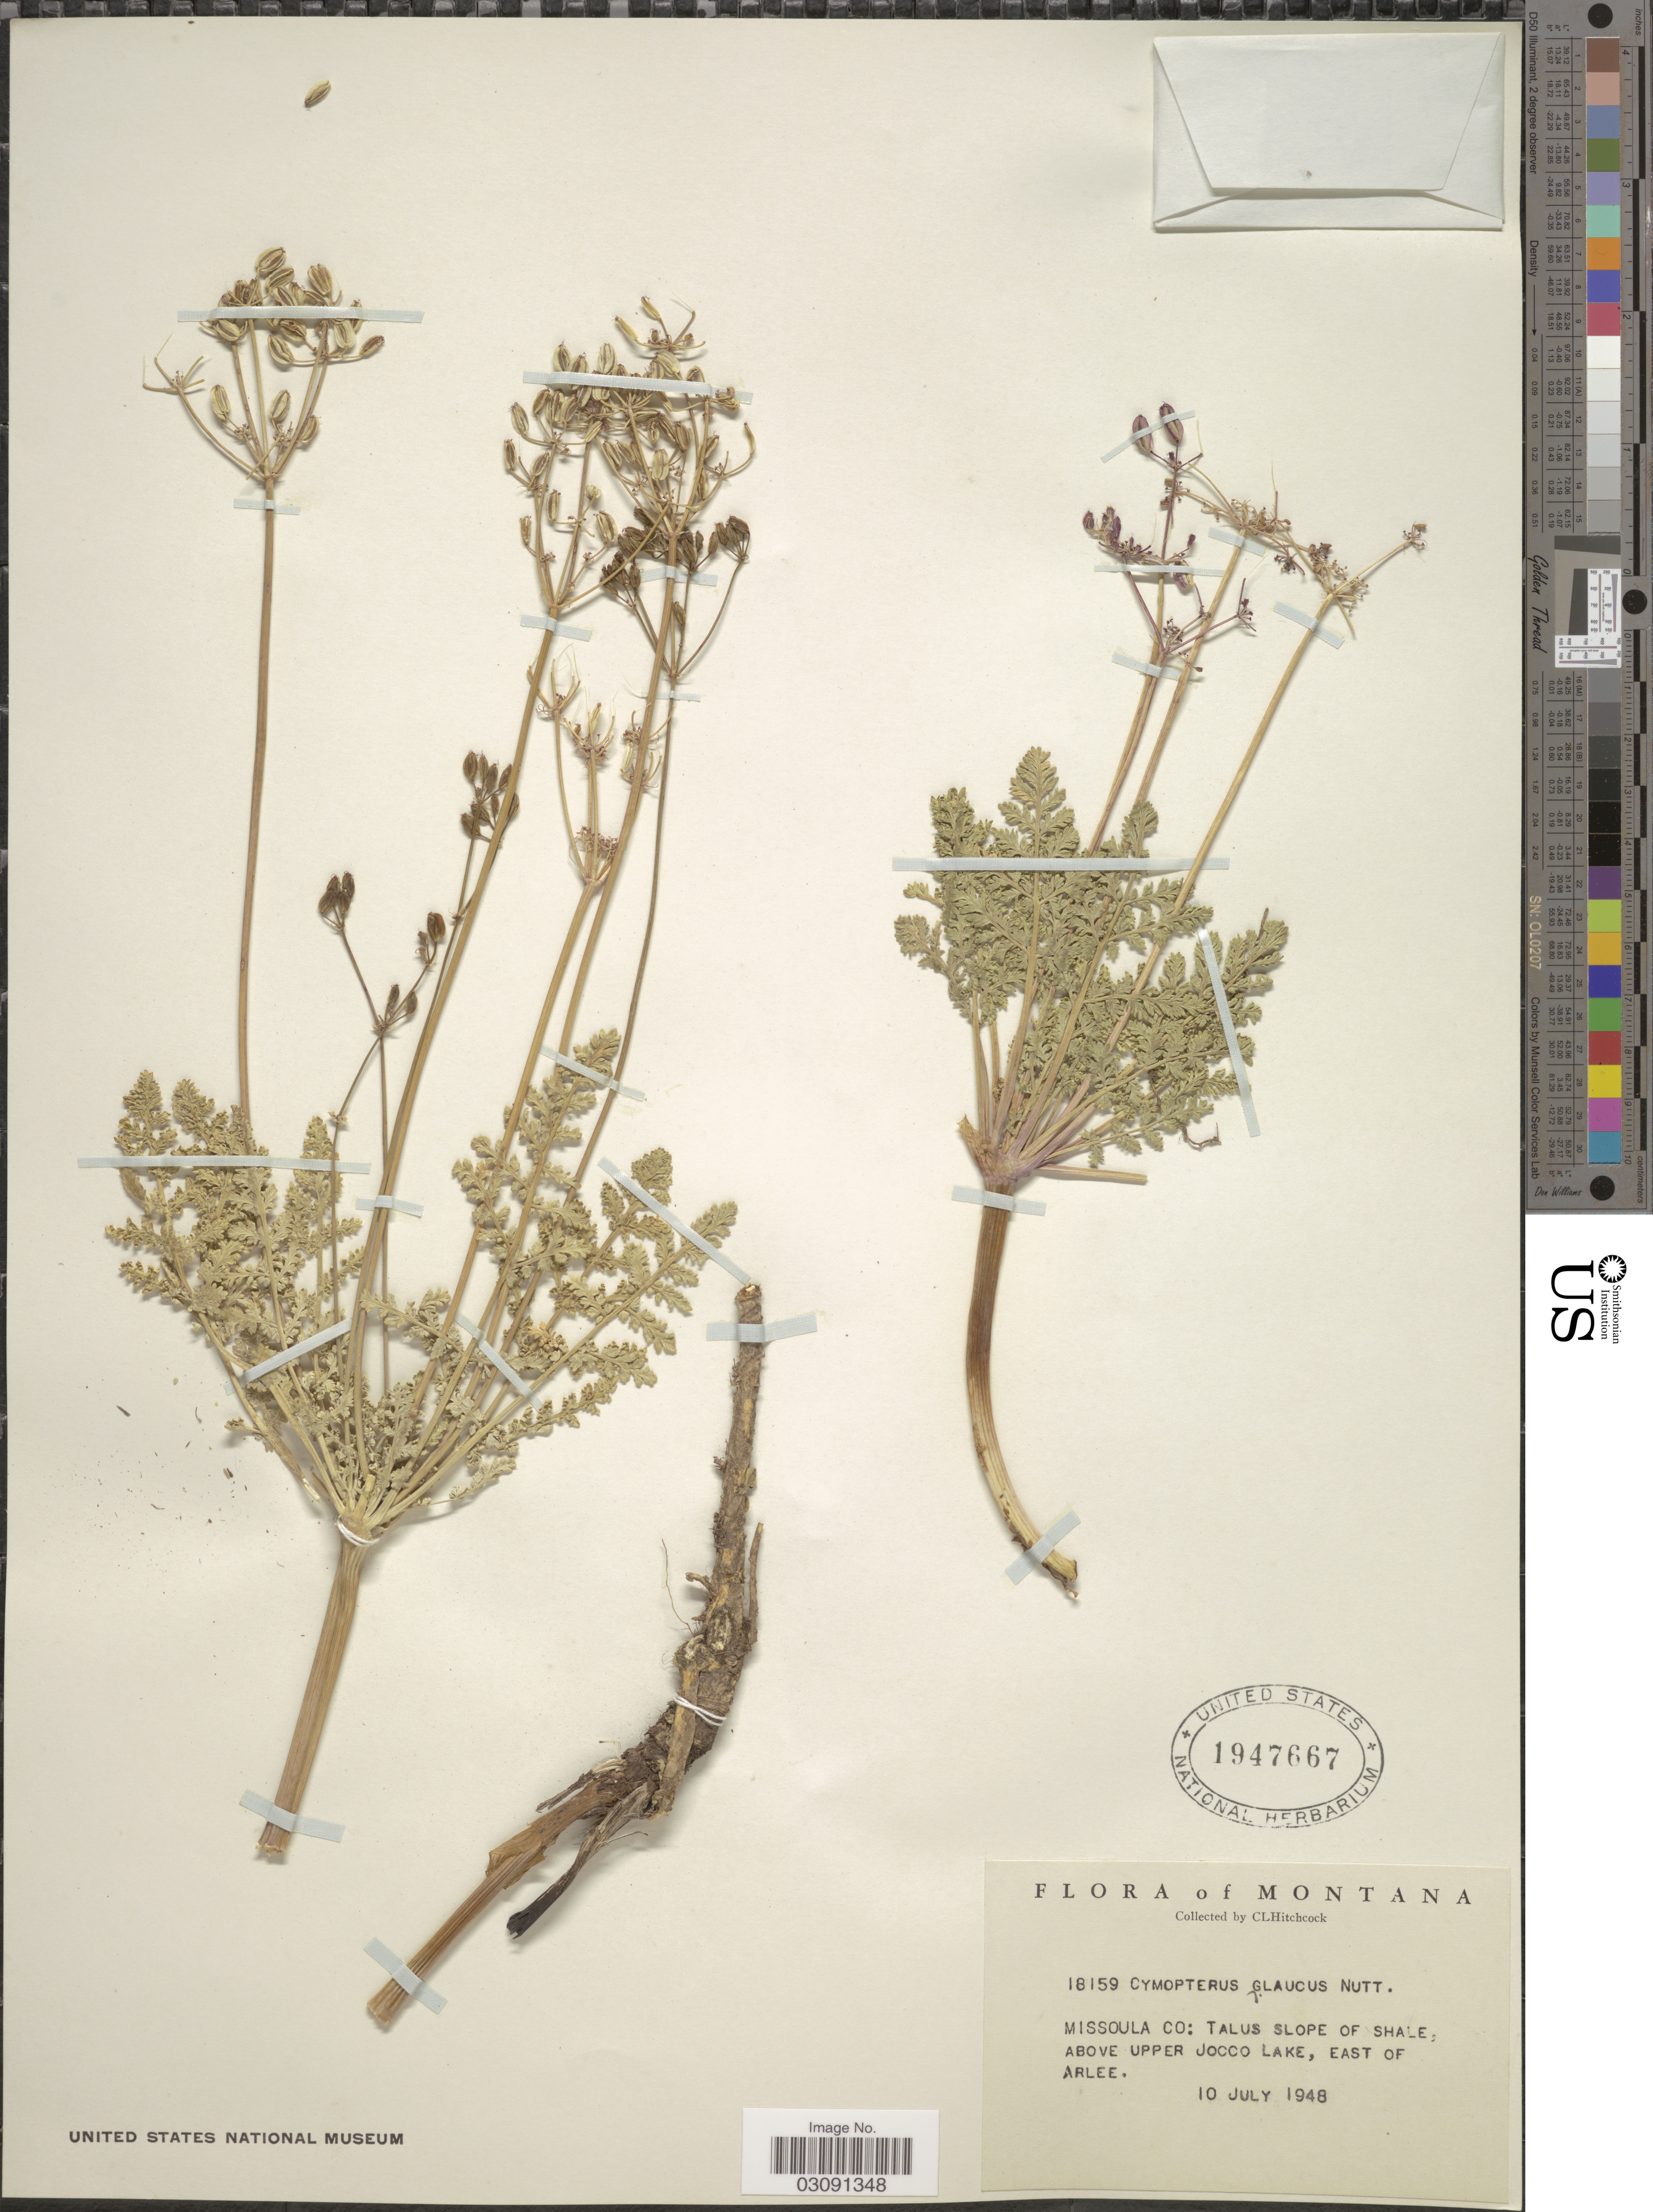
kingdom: Plantae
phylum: Tracheophyta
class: Magnoliopsida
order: Apiales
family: Apiaceae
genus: Cymopterus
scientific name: Cymopterus glaucus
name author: Nutt.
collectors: C. L. Hitchcock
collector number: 18159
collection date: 1948-07-10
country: United States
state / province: Montana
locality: Missoula Co: Talus slope of Shale, above upper Jocco Lake, east of Arlee.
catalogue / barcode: US 1947667